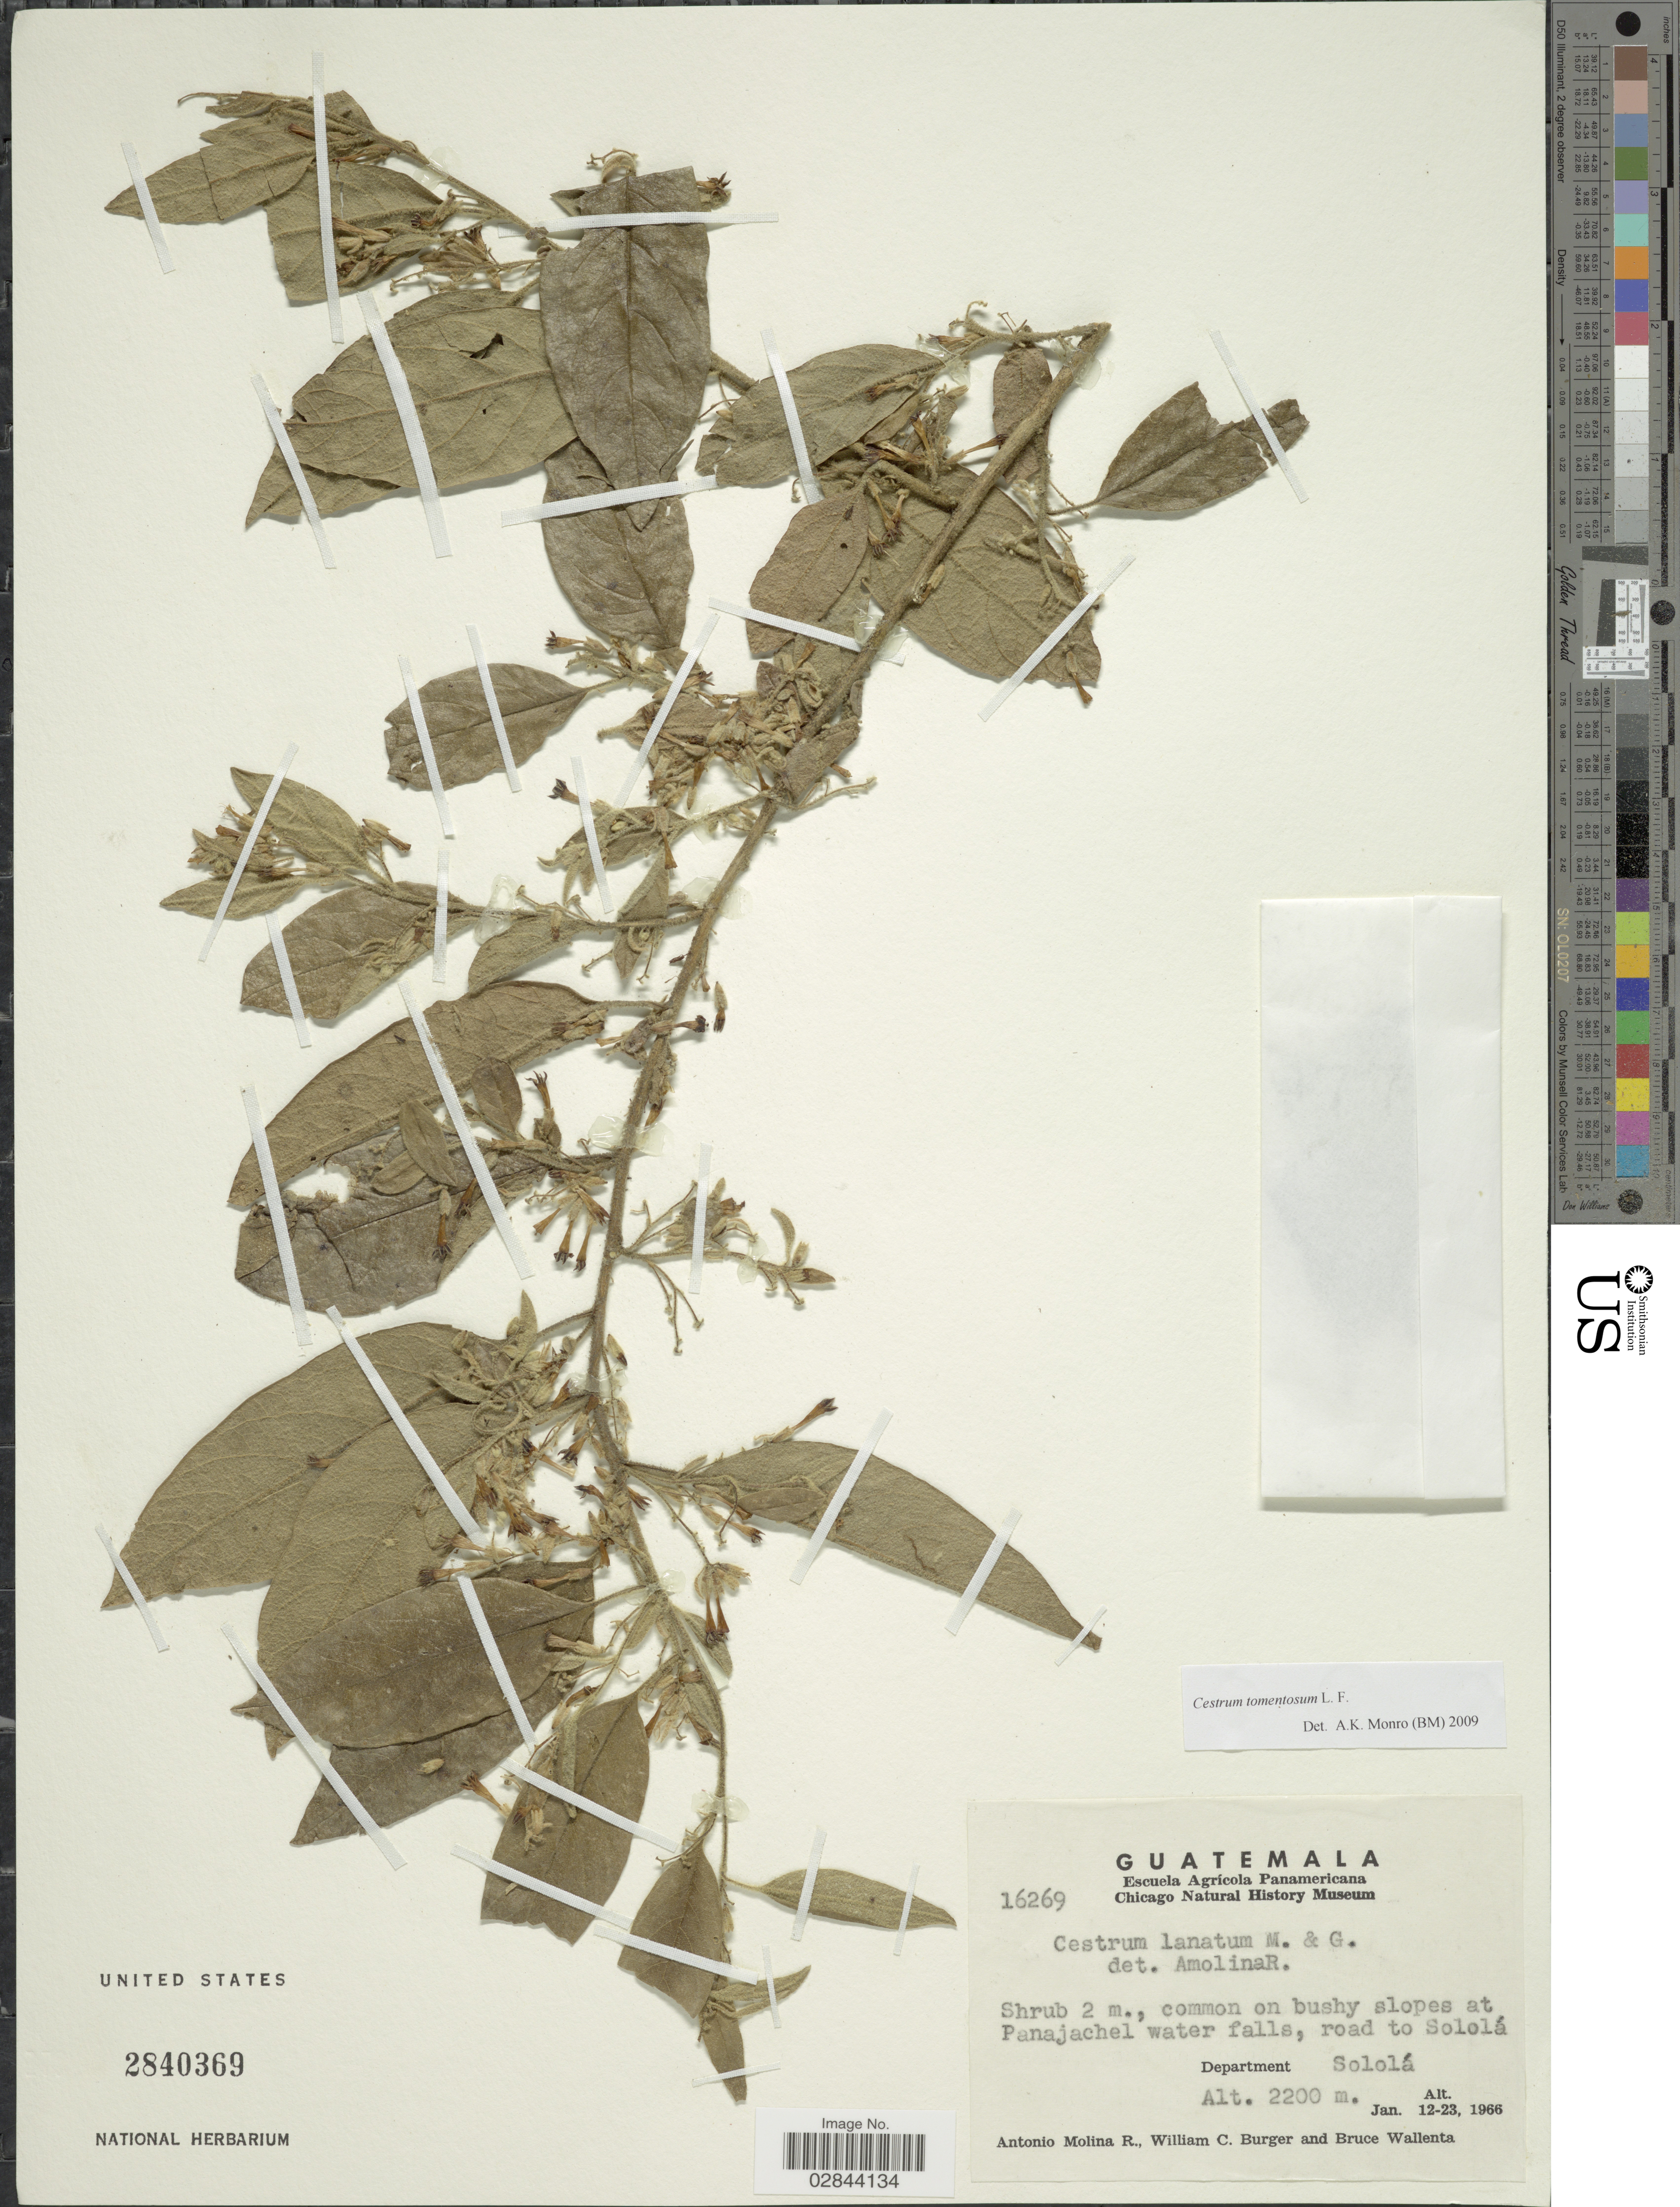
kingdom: Plantae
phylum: Tracheophyta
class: Magnoliopsida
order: Solanales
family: Solanaceae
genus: Cestrum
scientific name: Cestrum lanatum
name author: M. Martens & Galeotti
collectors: A. Molina R., W. Burger & B. Wallenta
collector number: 16269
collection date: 1966-01-12/1966-01-23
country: Guatemala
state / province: Sololá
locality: Common on bushy slopes at Panajachel water falls, road to Sololá, Department of Sololá.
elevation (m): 2200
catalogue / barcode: US 2840369